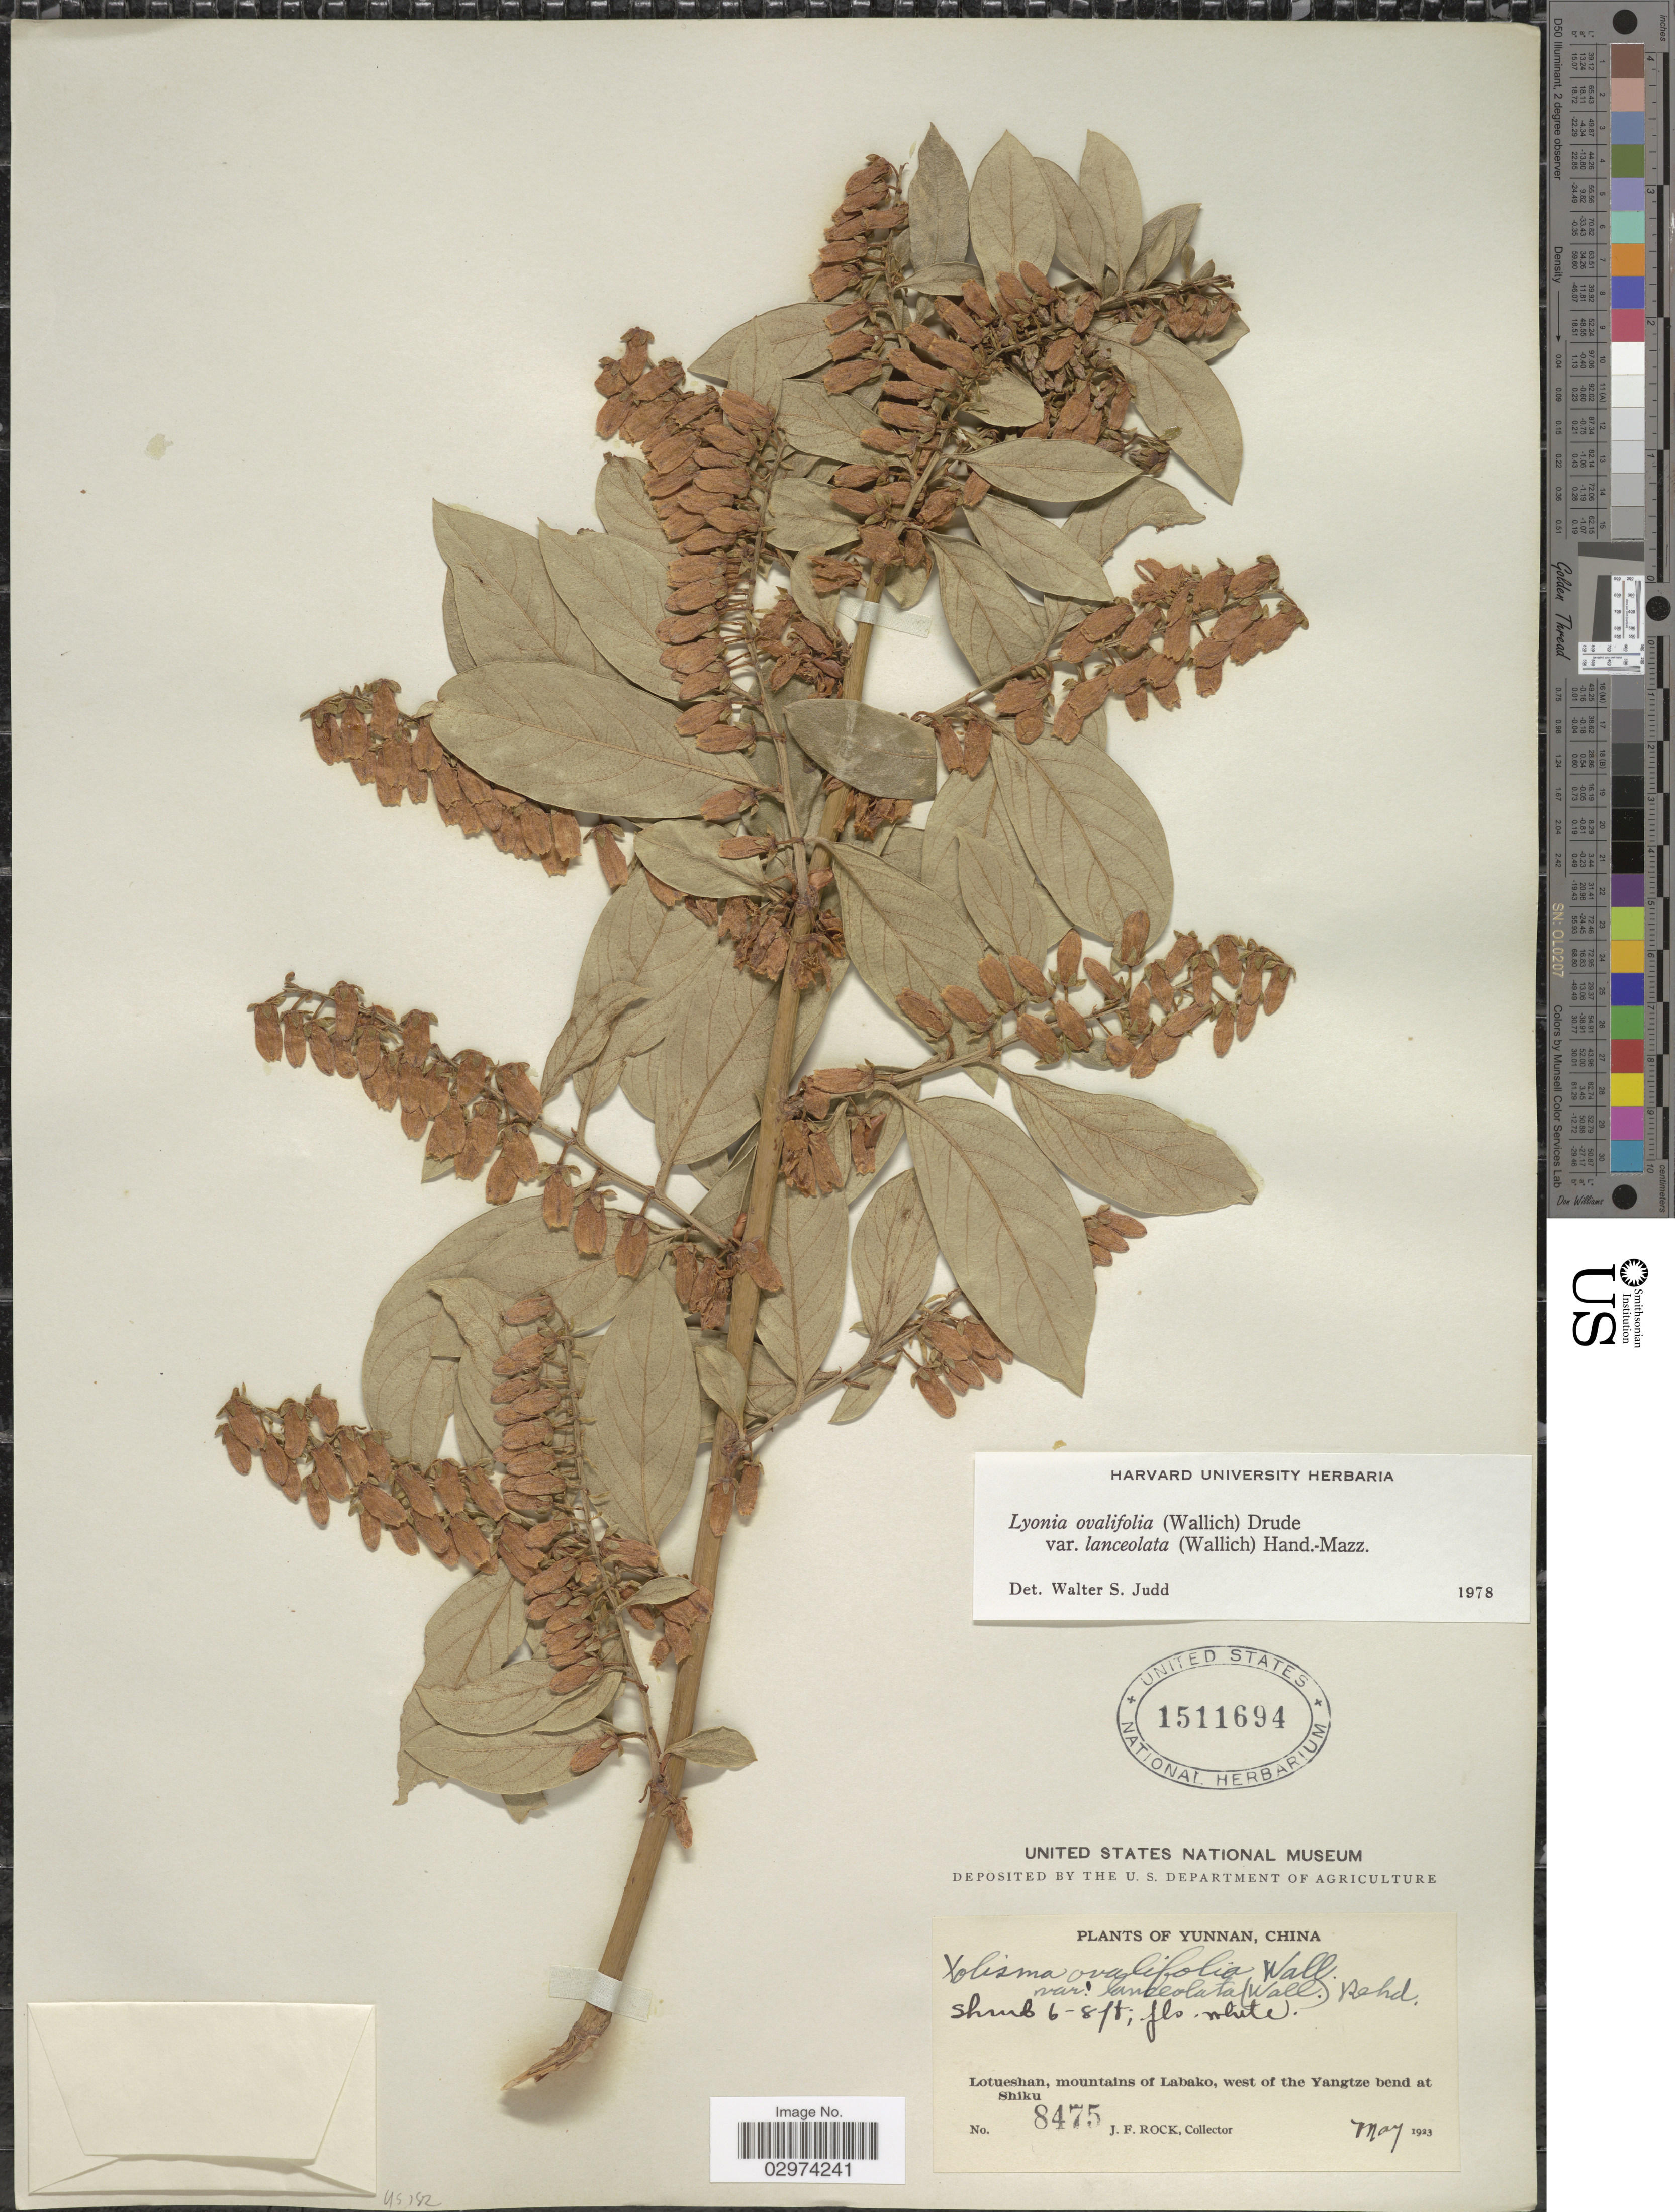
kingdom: Plantae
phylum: Tracheophyta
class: Magnoliopsida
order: Ericales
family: Ericaceae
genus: Lyonia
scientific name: Lyonia ovalifolia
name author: (Wall.) Drude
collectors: J. Rock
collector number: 8475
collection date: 1923-05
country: China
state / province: Yunnan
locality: Lotueshan, mountains of Labako, west of the Yangtze bend at Shiku.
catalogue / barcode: US 1511694